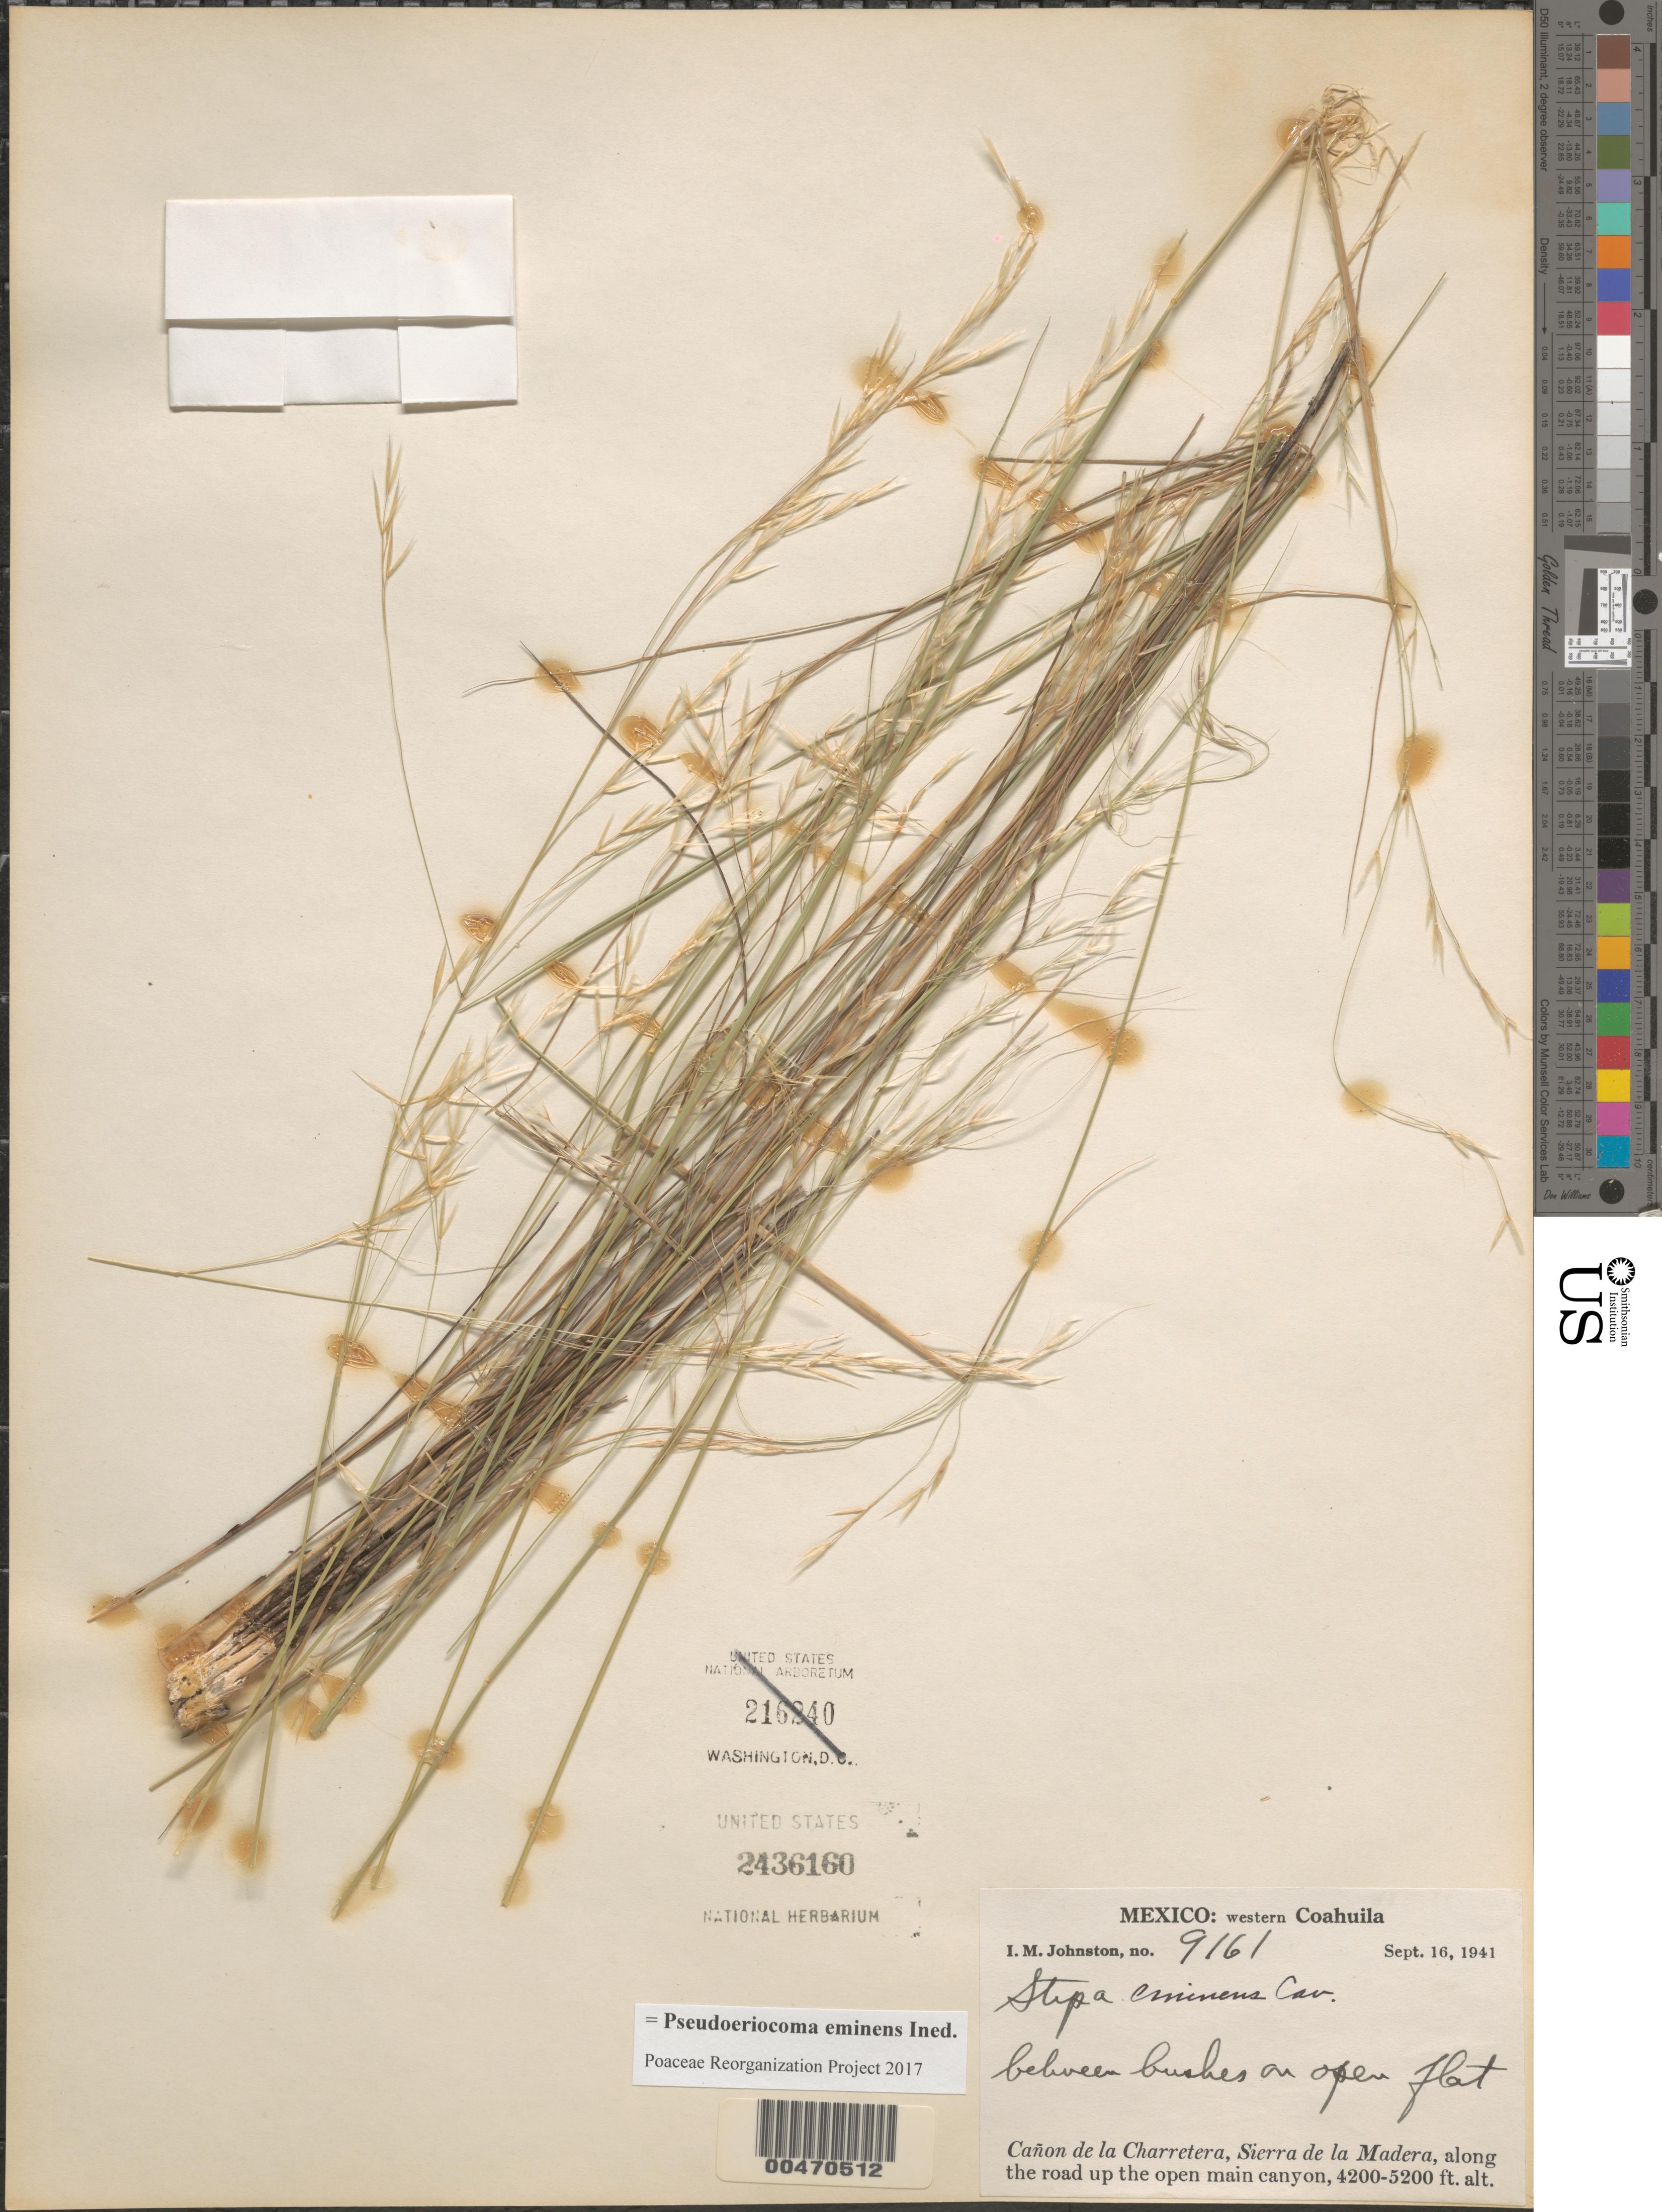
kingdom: Plantae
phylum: Tracheophyta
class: Liliopsida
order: Poales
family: Poaceae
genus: Pseudoeriocoma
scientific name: Pseudoeriocoma eminens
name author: (Cav.) Romasch.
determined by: Poaceae Reorganization Project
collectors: I.M. Johnston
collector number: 9161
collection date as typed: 16 Sep 1941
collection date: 1941-09-16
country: Mexico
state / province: Coahuila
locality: W Coahuila, Cañon del la Charretera, Sierra de la Madera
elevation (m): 1280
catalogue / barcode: US 2436160